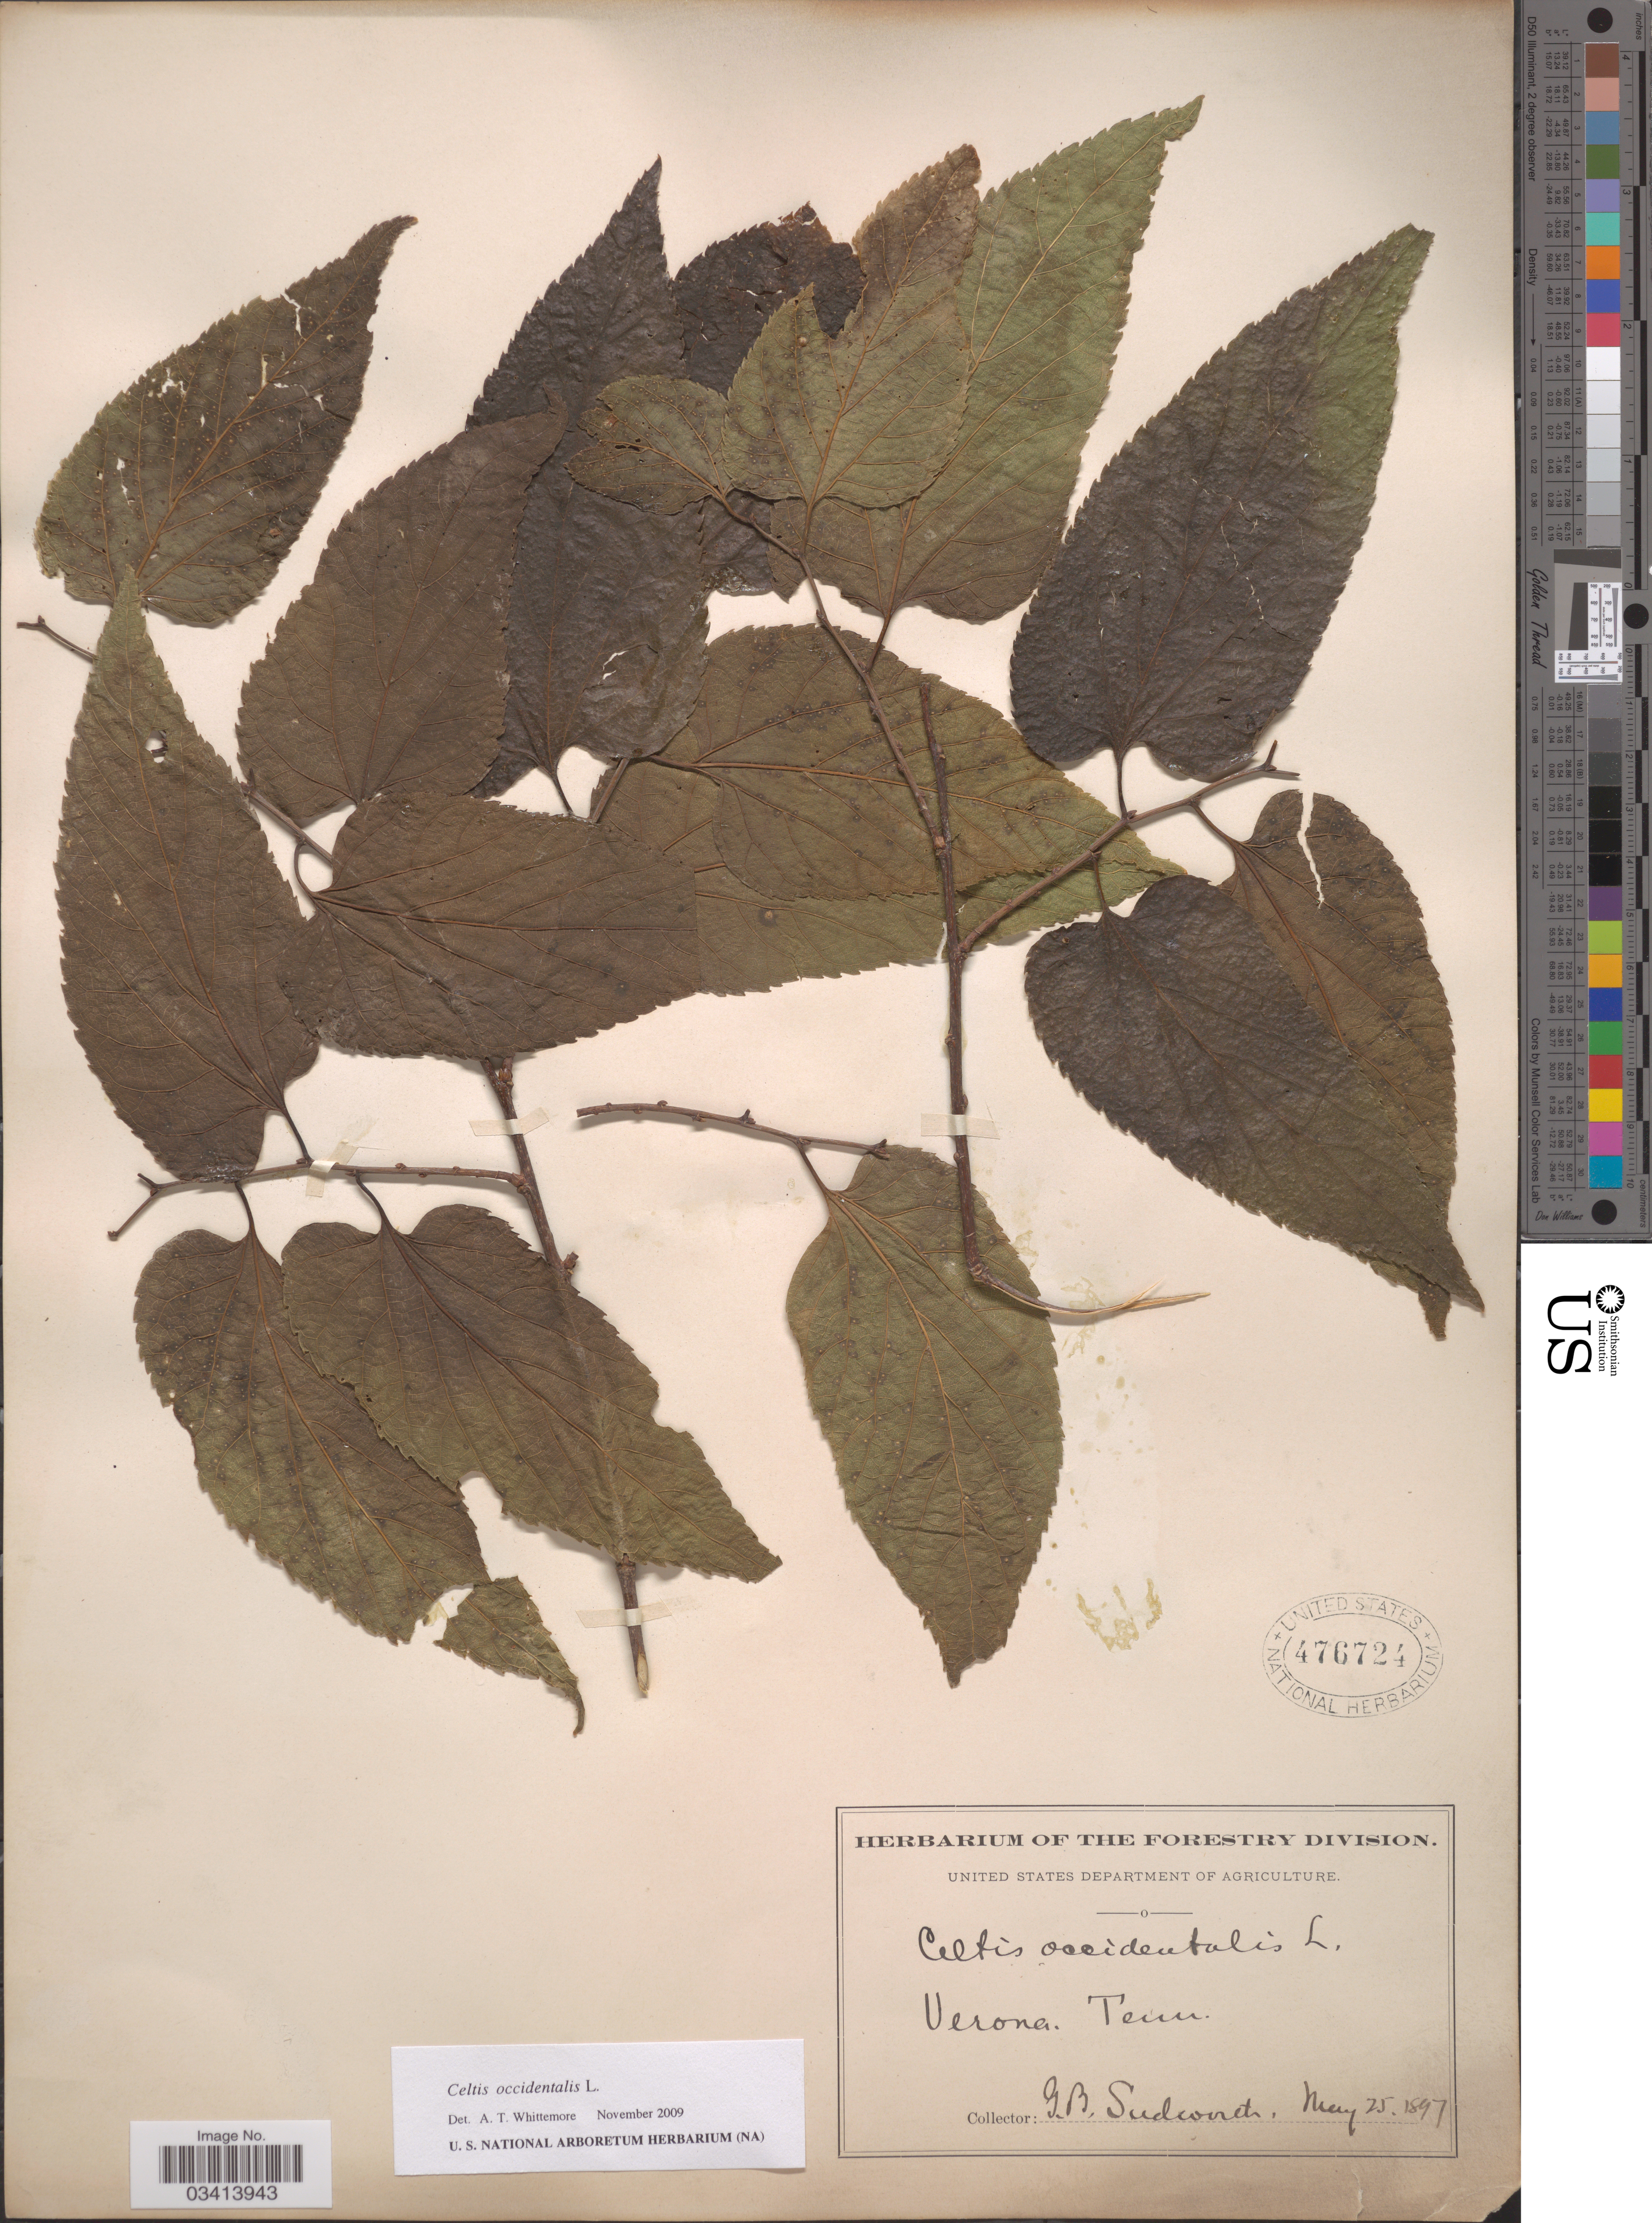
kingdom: Plantae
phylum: Tracheophyta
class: Magnoliopsida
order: Rosales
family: Cannabaceae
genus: Celtis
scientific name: Celtis occidentalis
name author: L.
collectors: G. B. Sudworth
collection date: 1897-05-25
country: United States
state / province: Tennessee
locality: Verona.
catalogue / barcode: US 476724